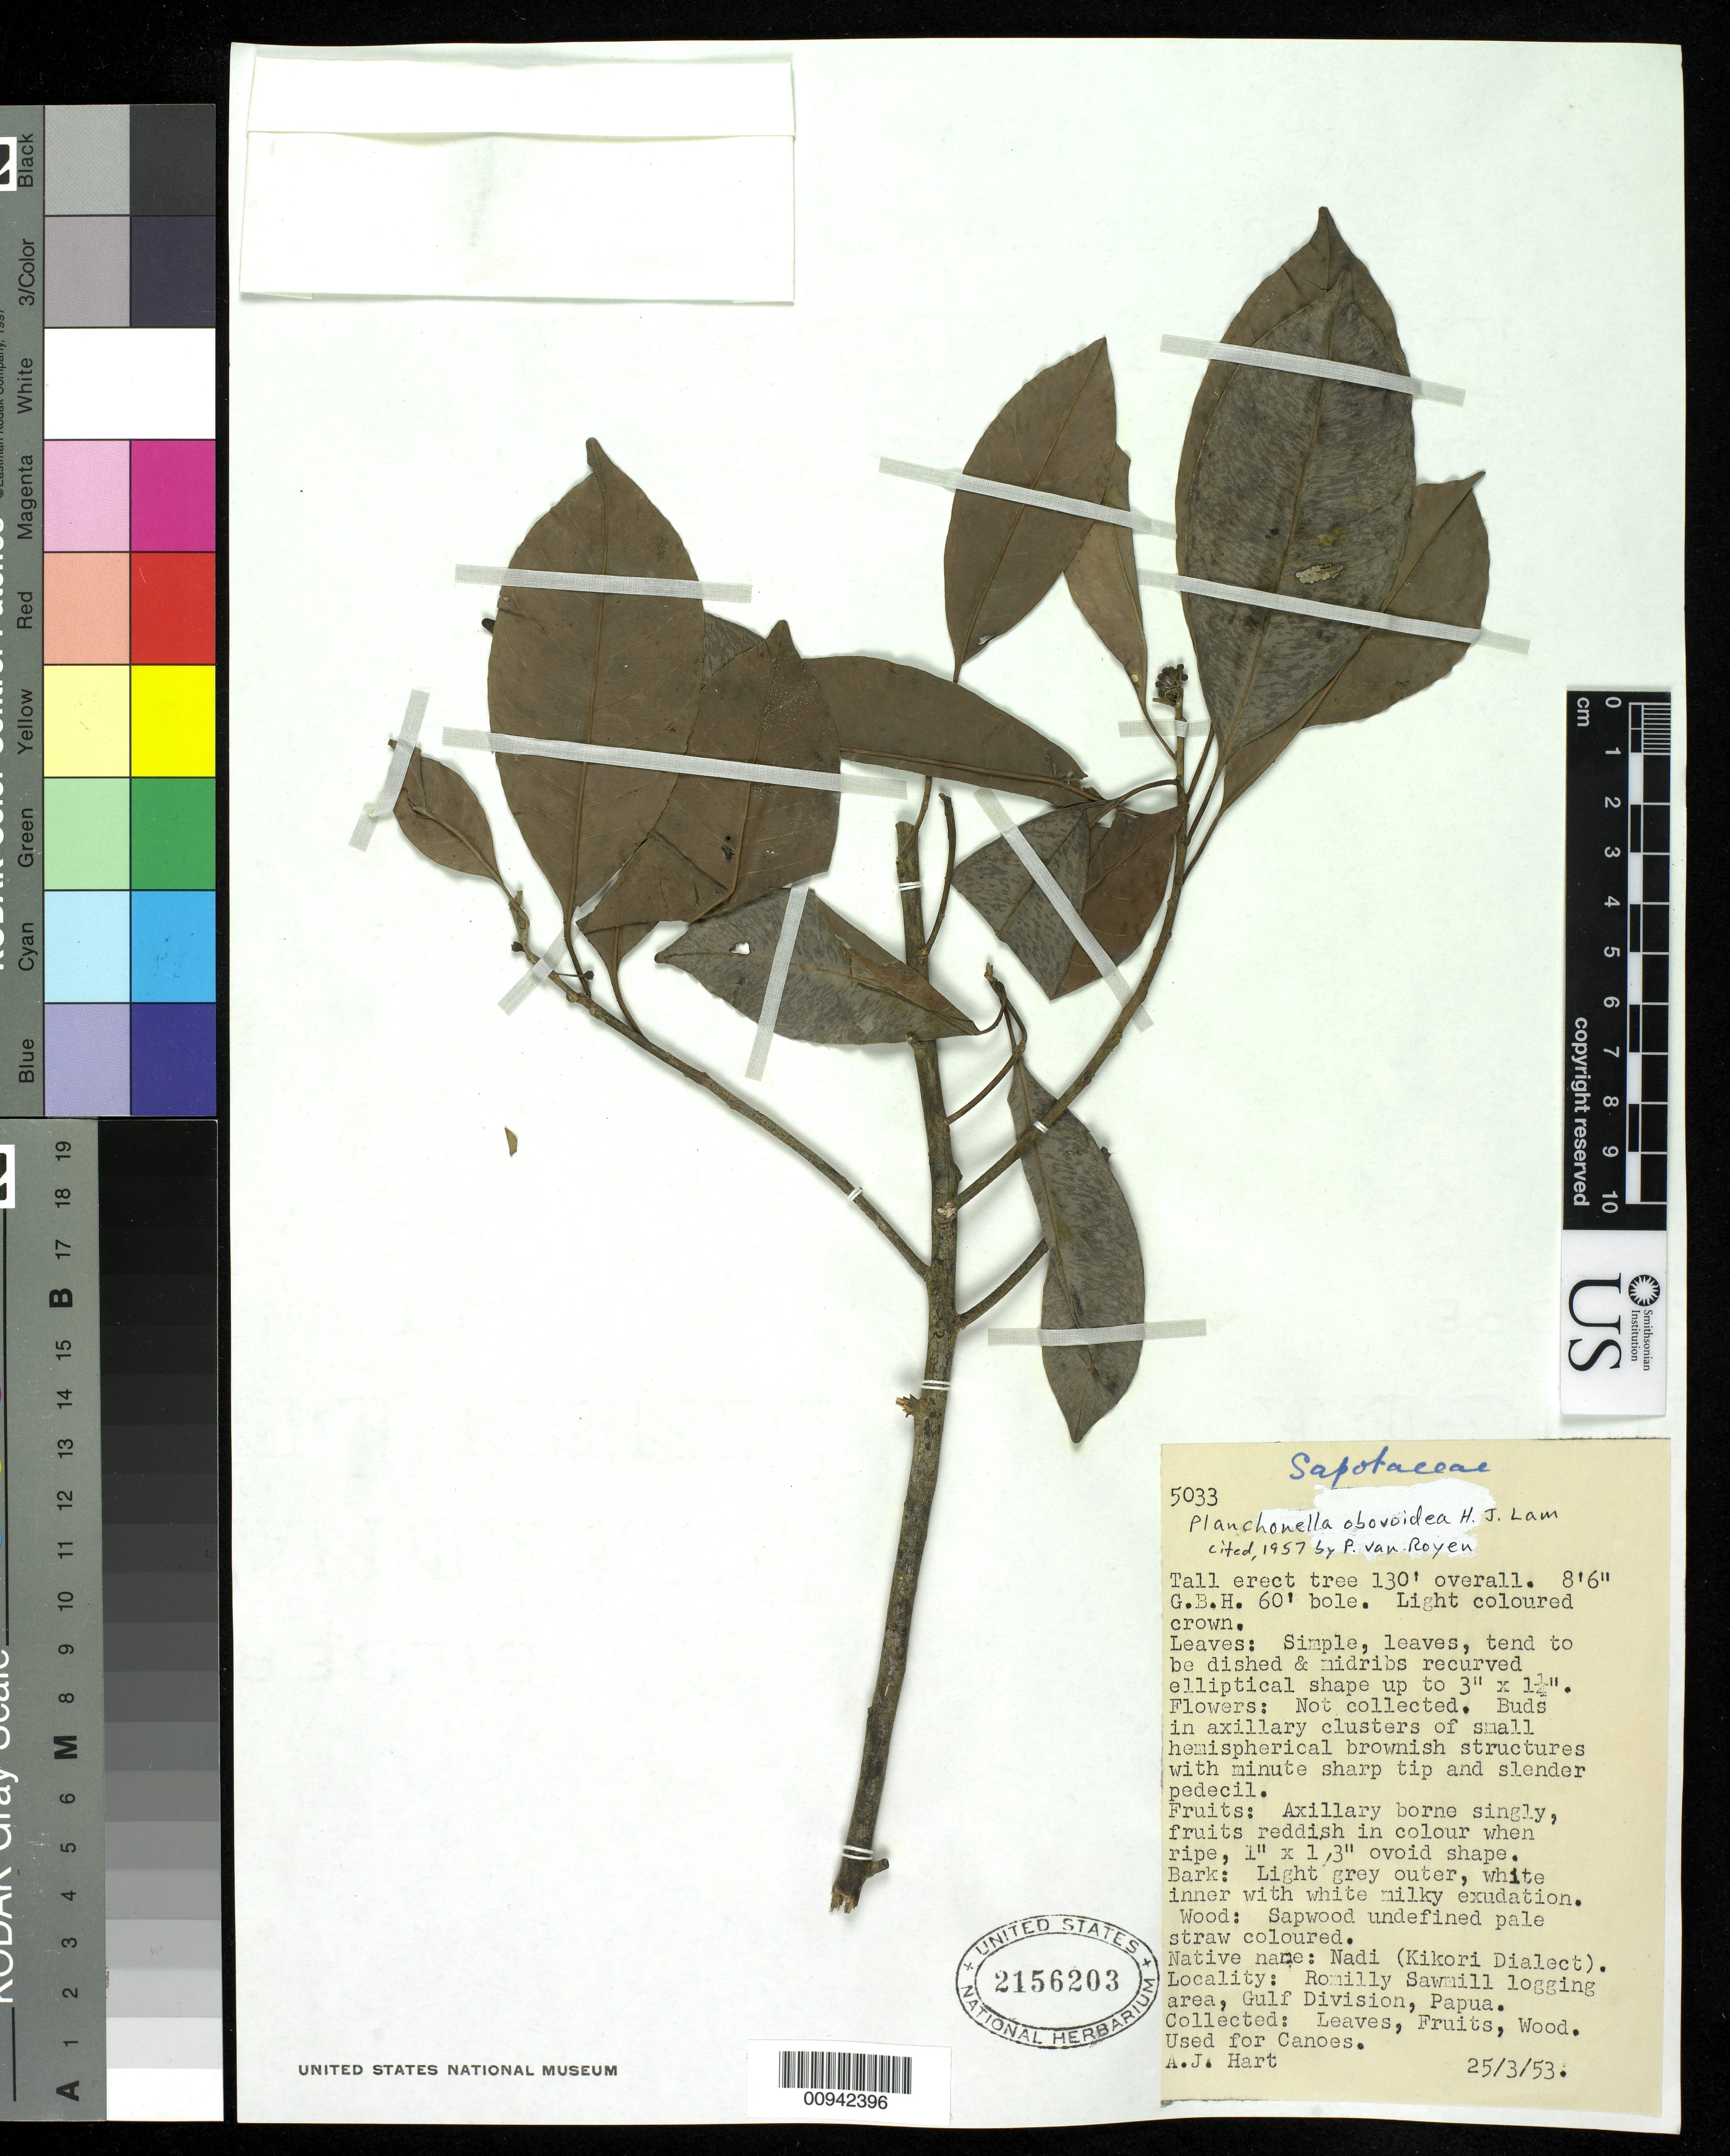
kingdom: Plantae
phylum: Tracheophyta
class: Magnoliopsida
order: Ericales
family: Sapotaceae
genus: Planchonella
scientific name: Planchonella obovoidea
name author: H.J. Lam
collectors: A. Hart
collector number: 5033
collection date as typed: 25 Mar 1953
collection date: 1953-03-25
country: Papua New Guinea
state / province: Gulf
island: New Guinea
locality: Romilly Sawmill logging area, Gulf Divisioon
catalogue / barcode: US 2156203